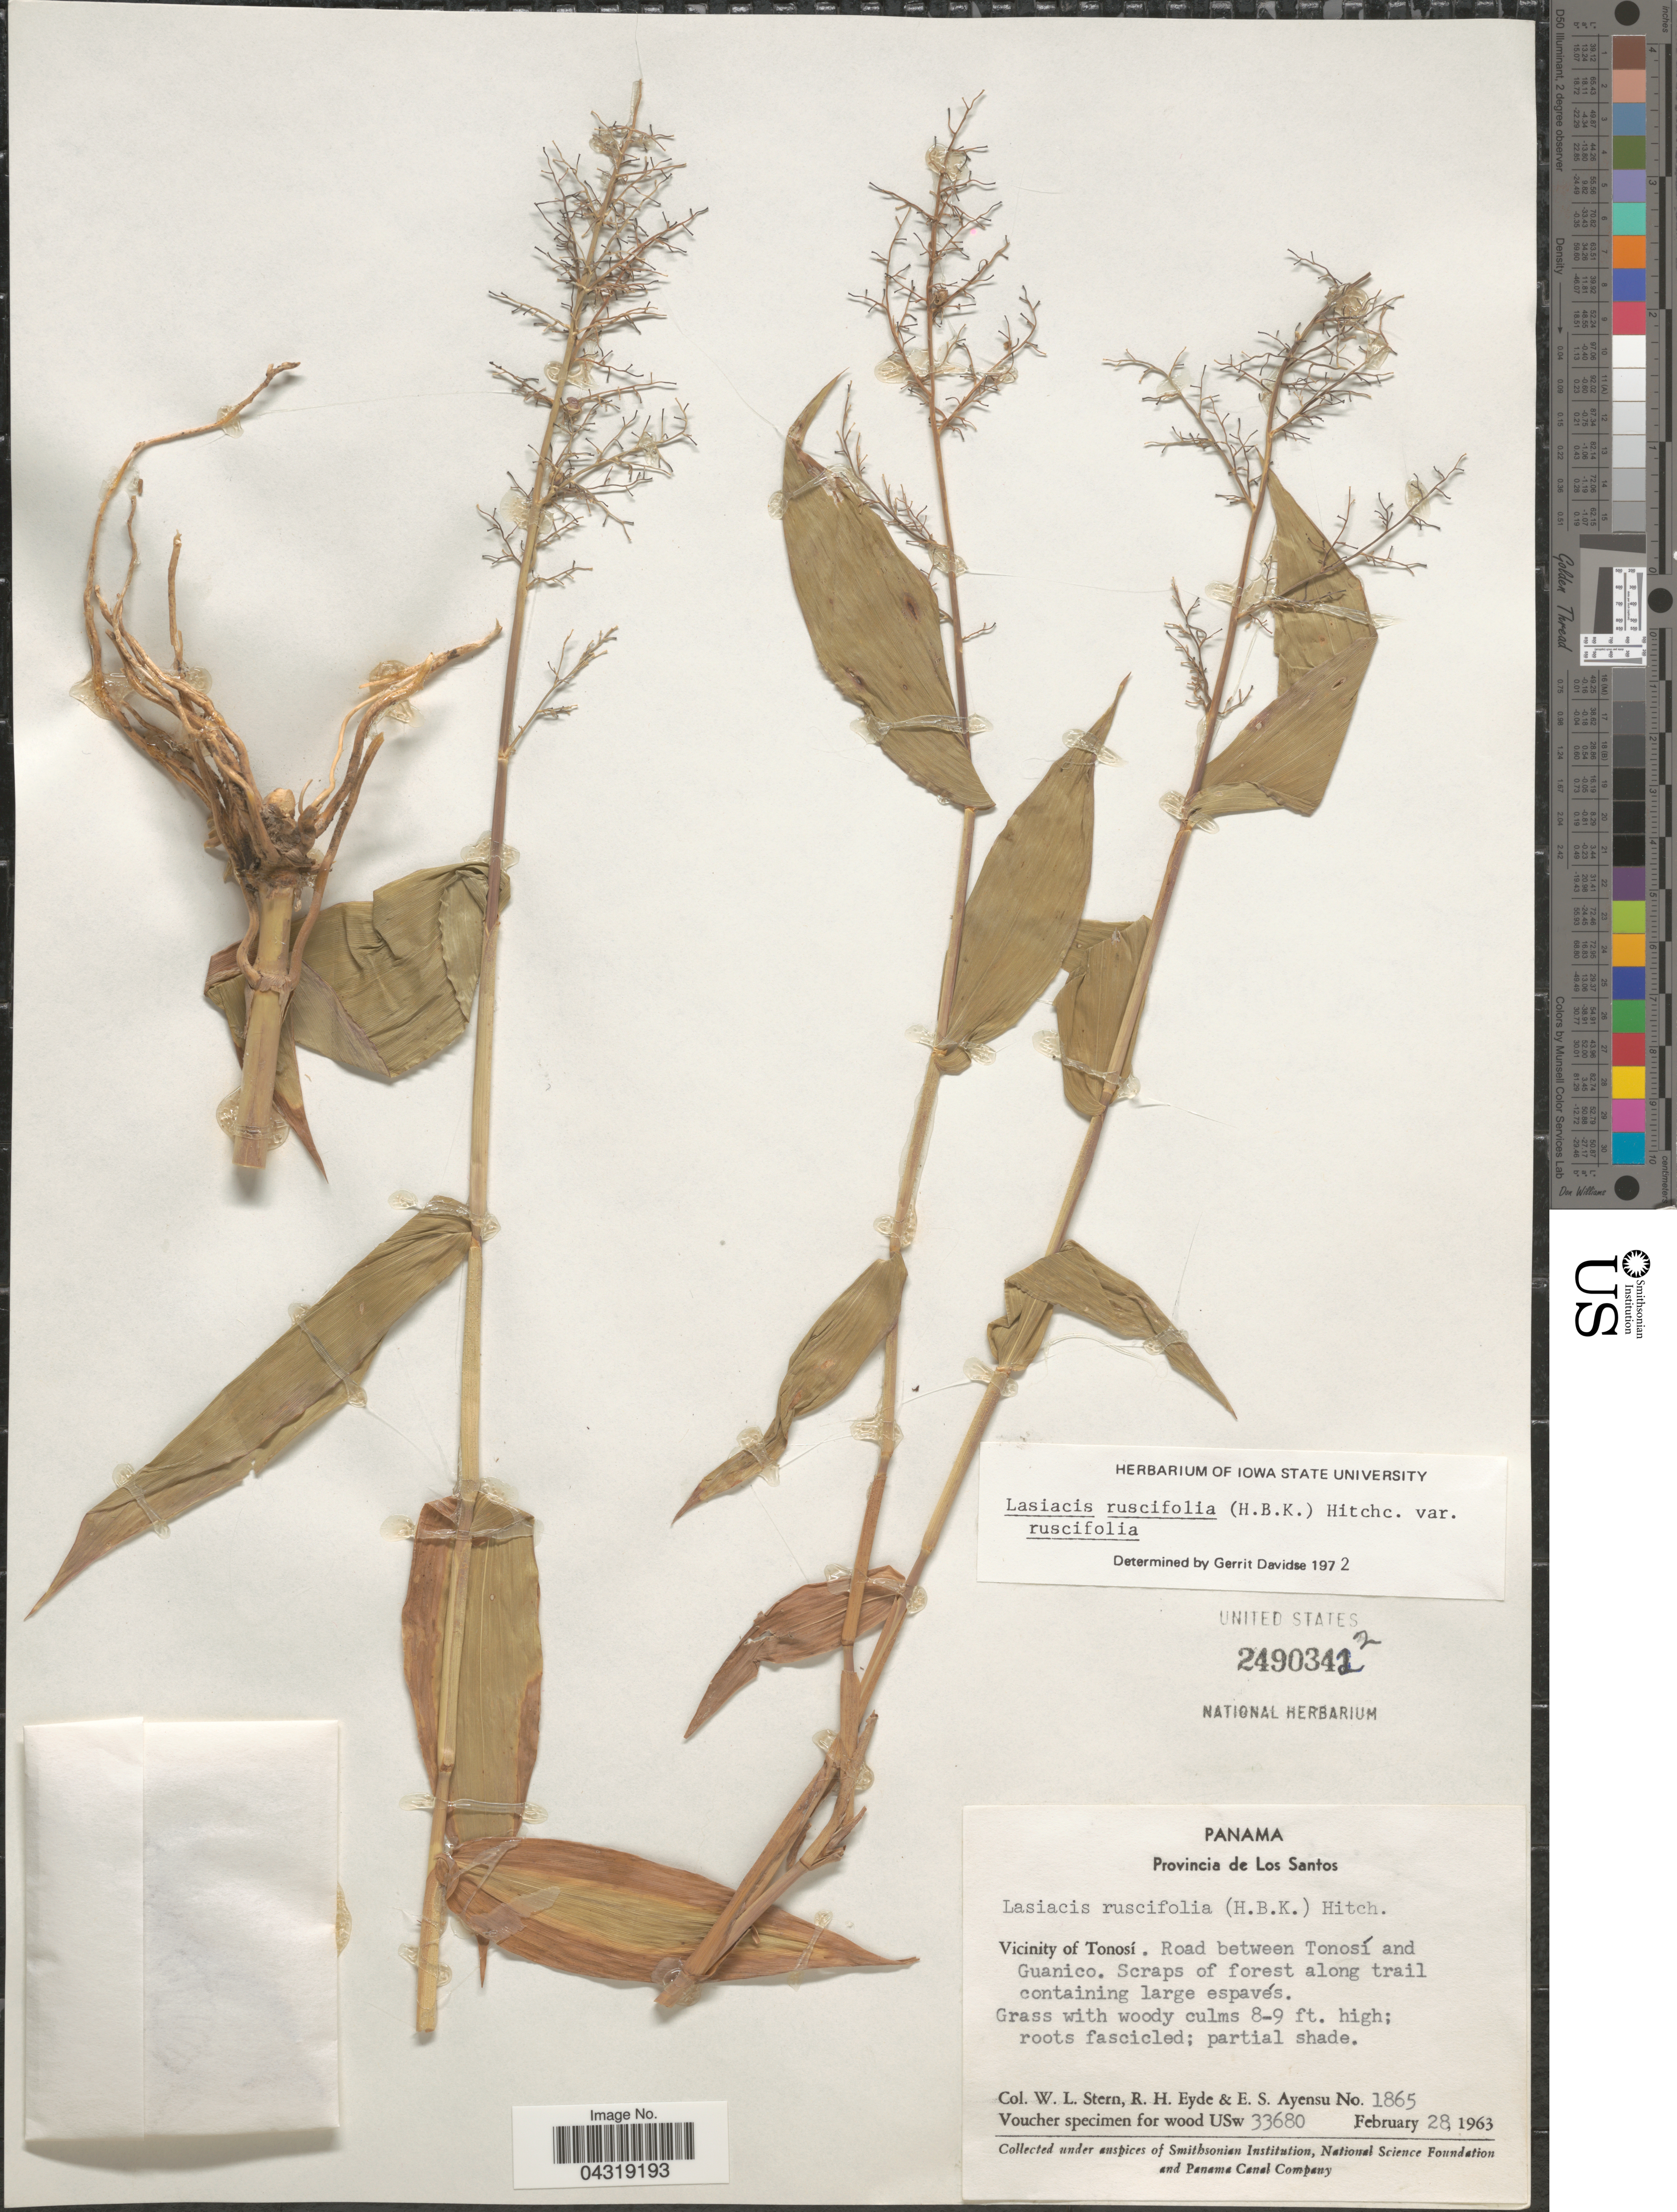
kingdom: Plantae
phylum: Tracheophyta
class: Liliopsida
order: Poales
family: Poaceae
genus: Lasiacis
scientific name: Lasiacis ruscifolia var. velutina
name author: (Swallen) Davidse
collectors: W. L. Stern, R. H. Eyde & E. S. Ayensu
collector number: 1865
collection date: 1963-02-28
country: Panama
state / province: Los Santos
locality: Vicinity of Tonosí. Road between Tonosí and Guanico.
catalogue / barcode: US 2490342